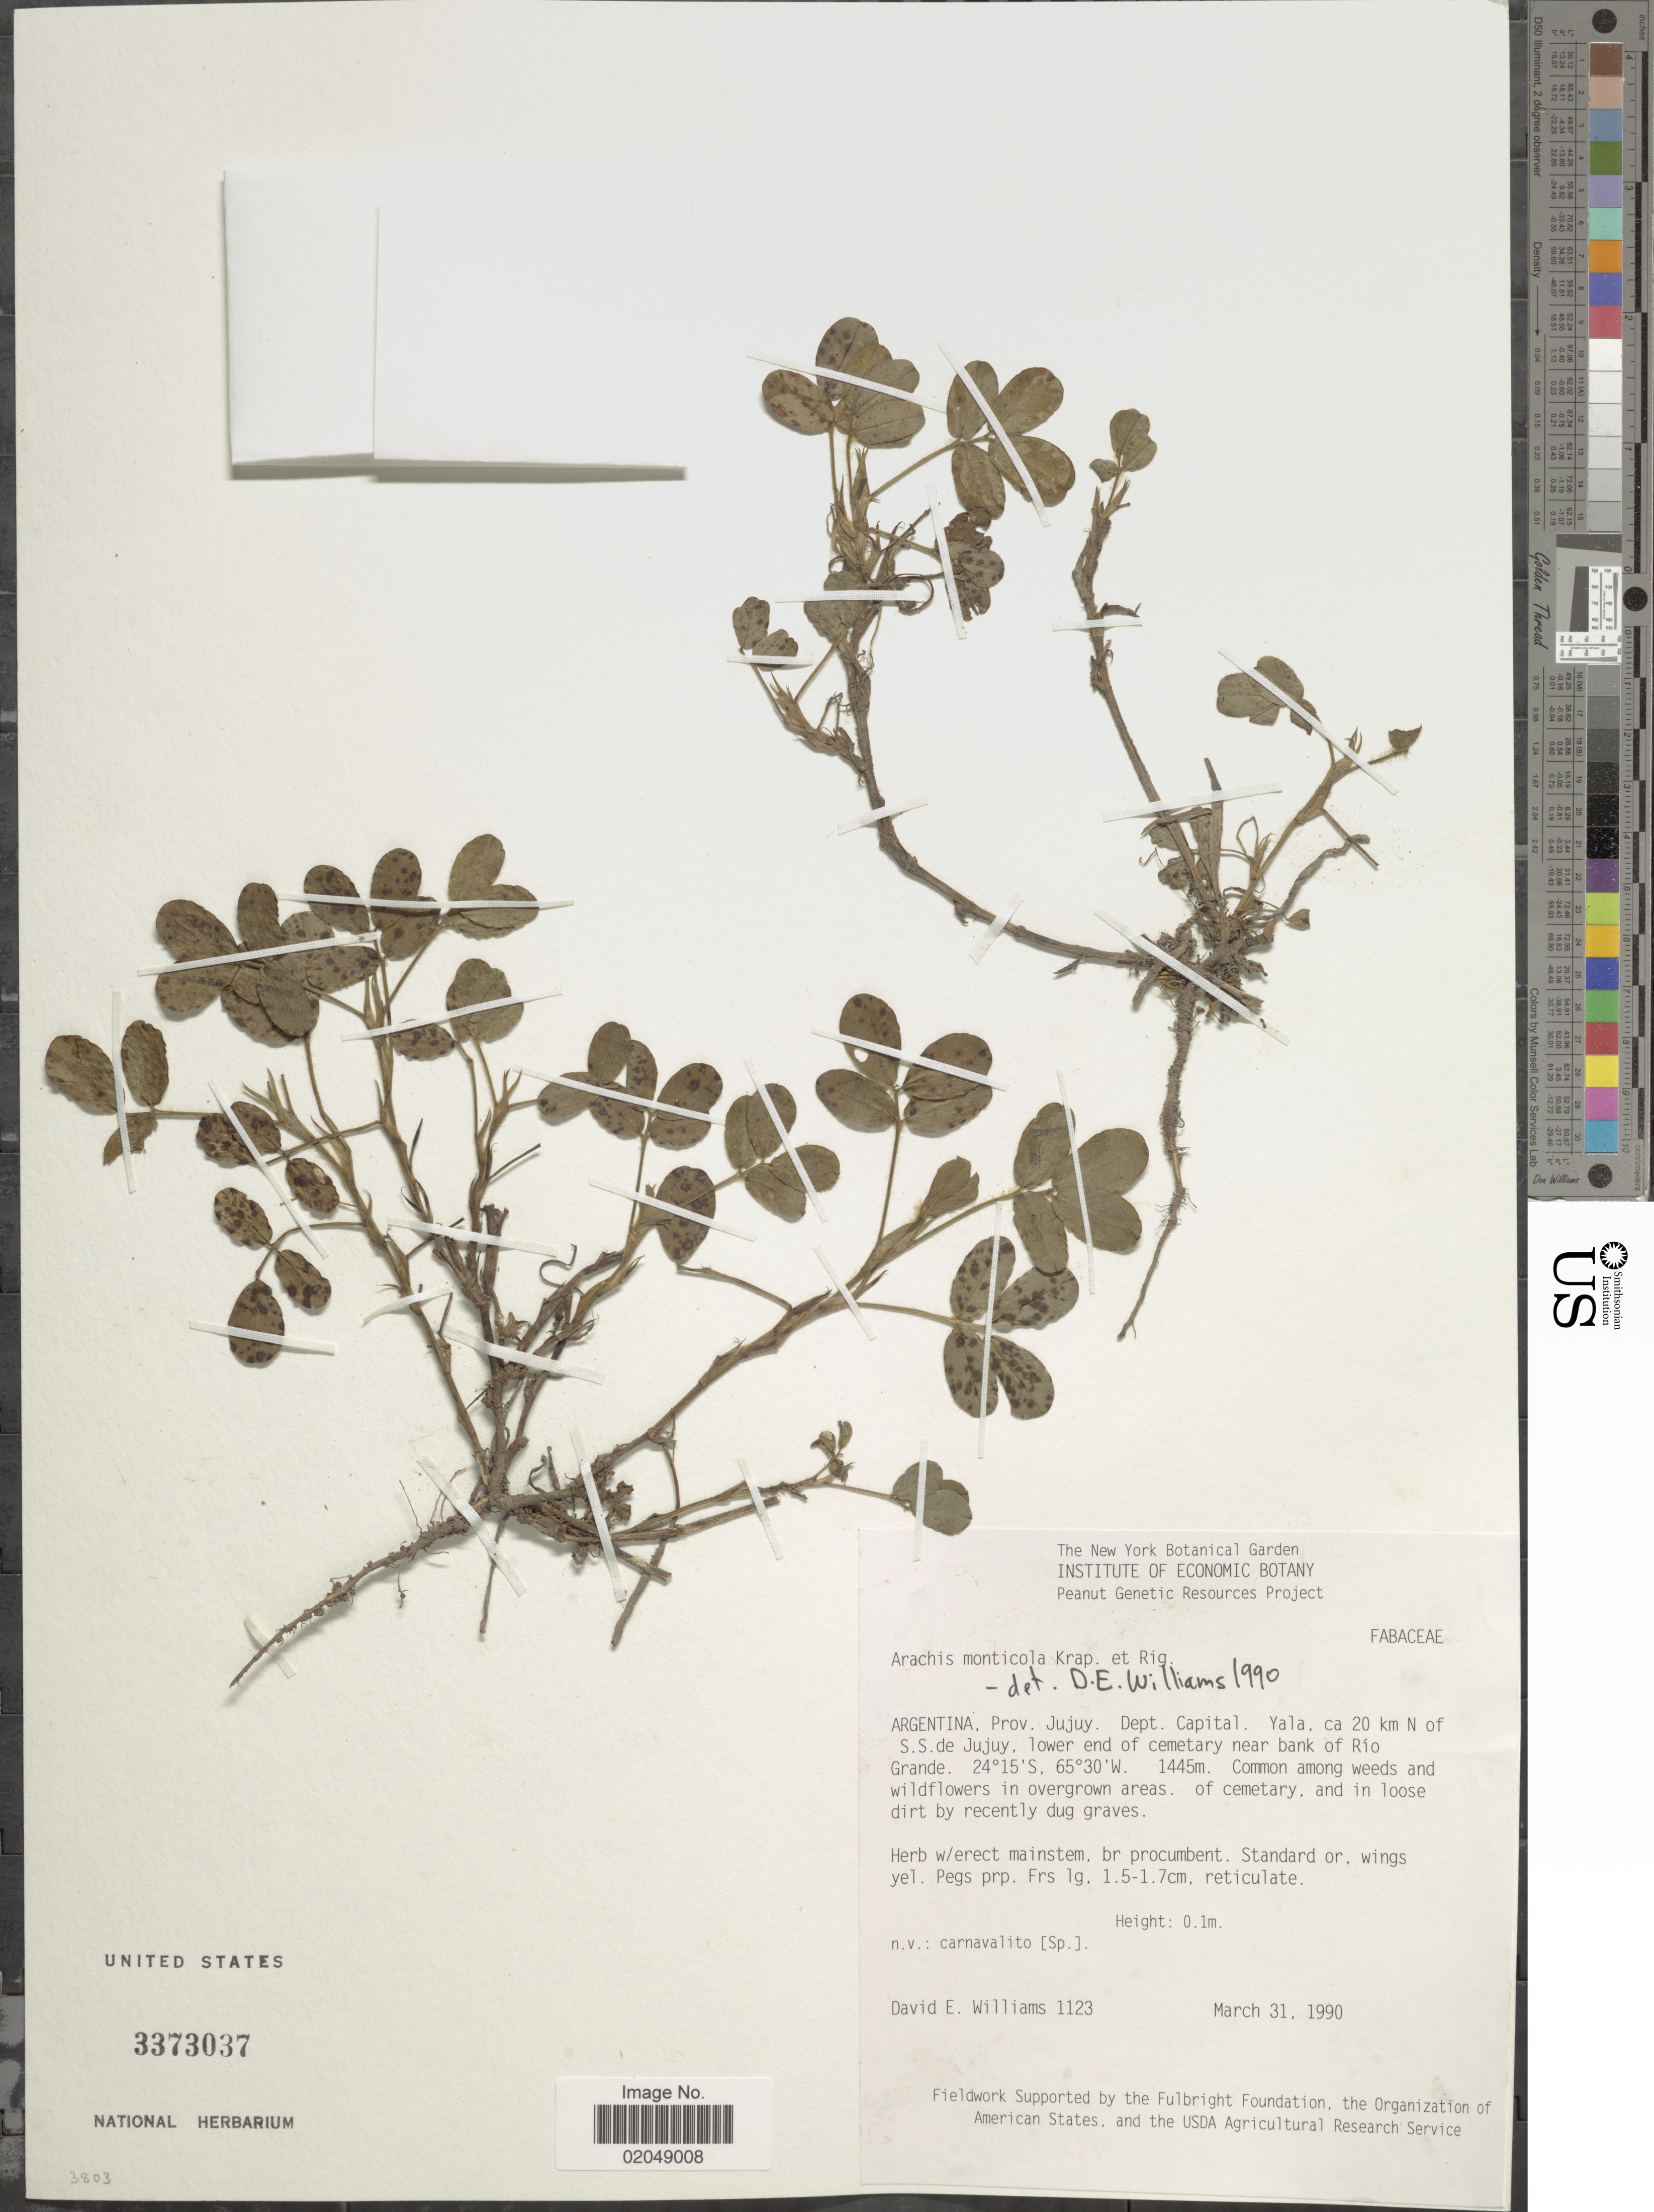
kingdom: Plantae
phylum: Tracheophyta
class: Magnoliopsida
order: Fabales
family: Fabaceae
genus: Arachis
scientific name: Arachis monticola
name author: Krapov. & Rigoni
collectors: D. E. Williams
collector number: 1123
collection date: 1990-03-31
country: Argentina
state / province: Jujuy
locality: Dept. Capital, Yala, ca 20 km N of S.S. de Jujuy, lower end of cemetary near bank of Rio Grande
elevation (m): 1445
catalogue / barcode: US 3373037